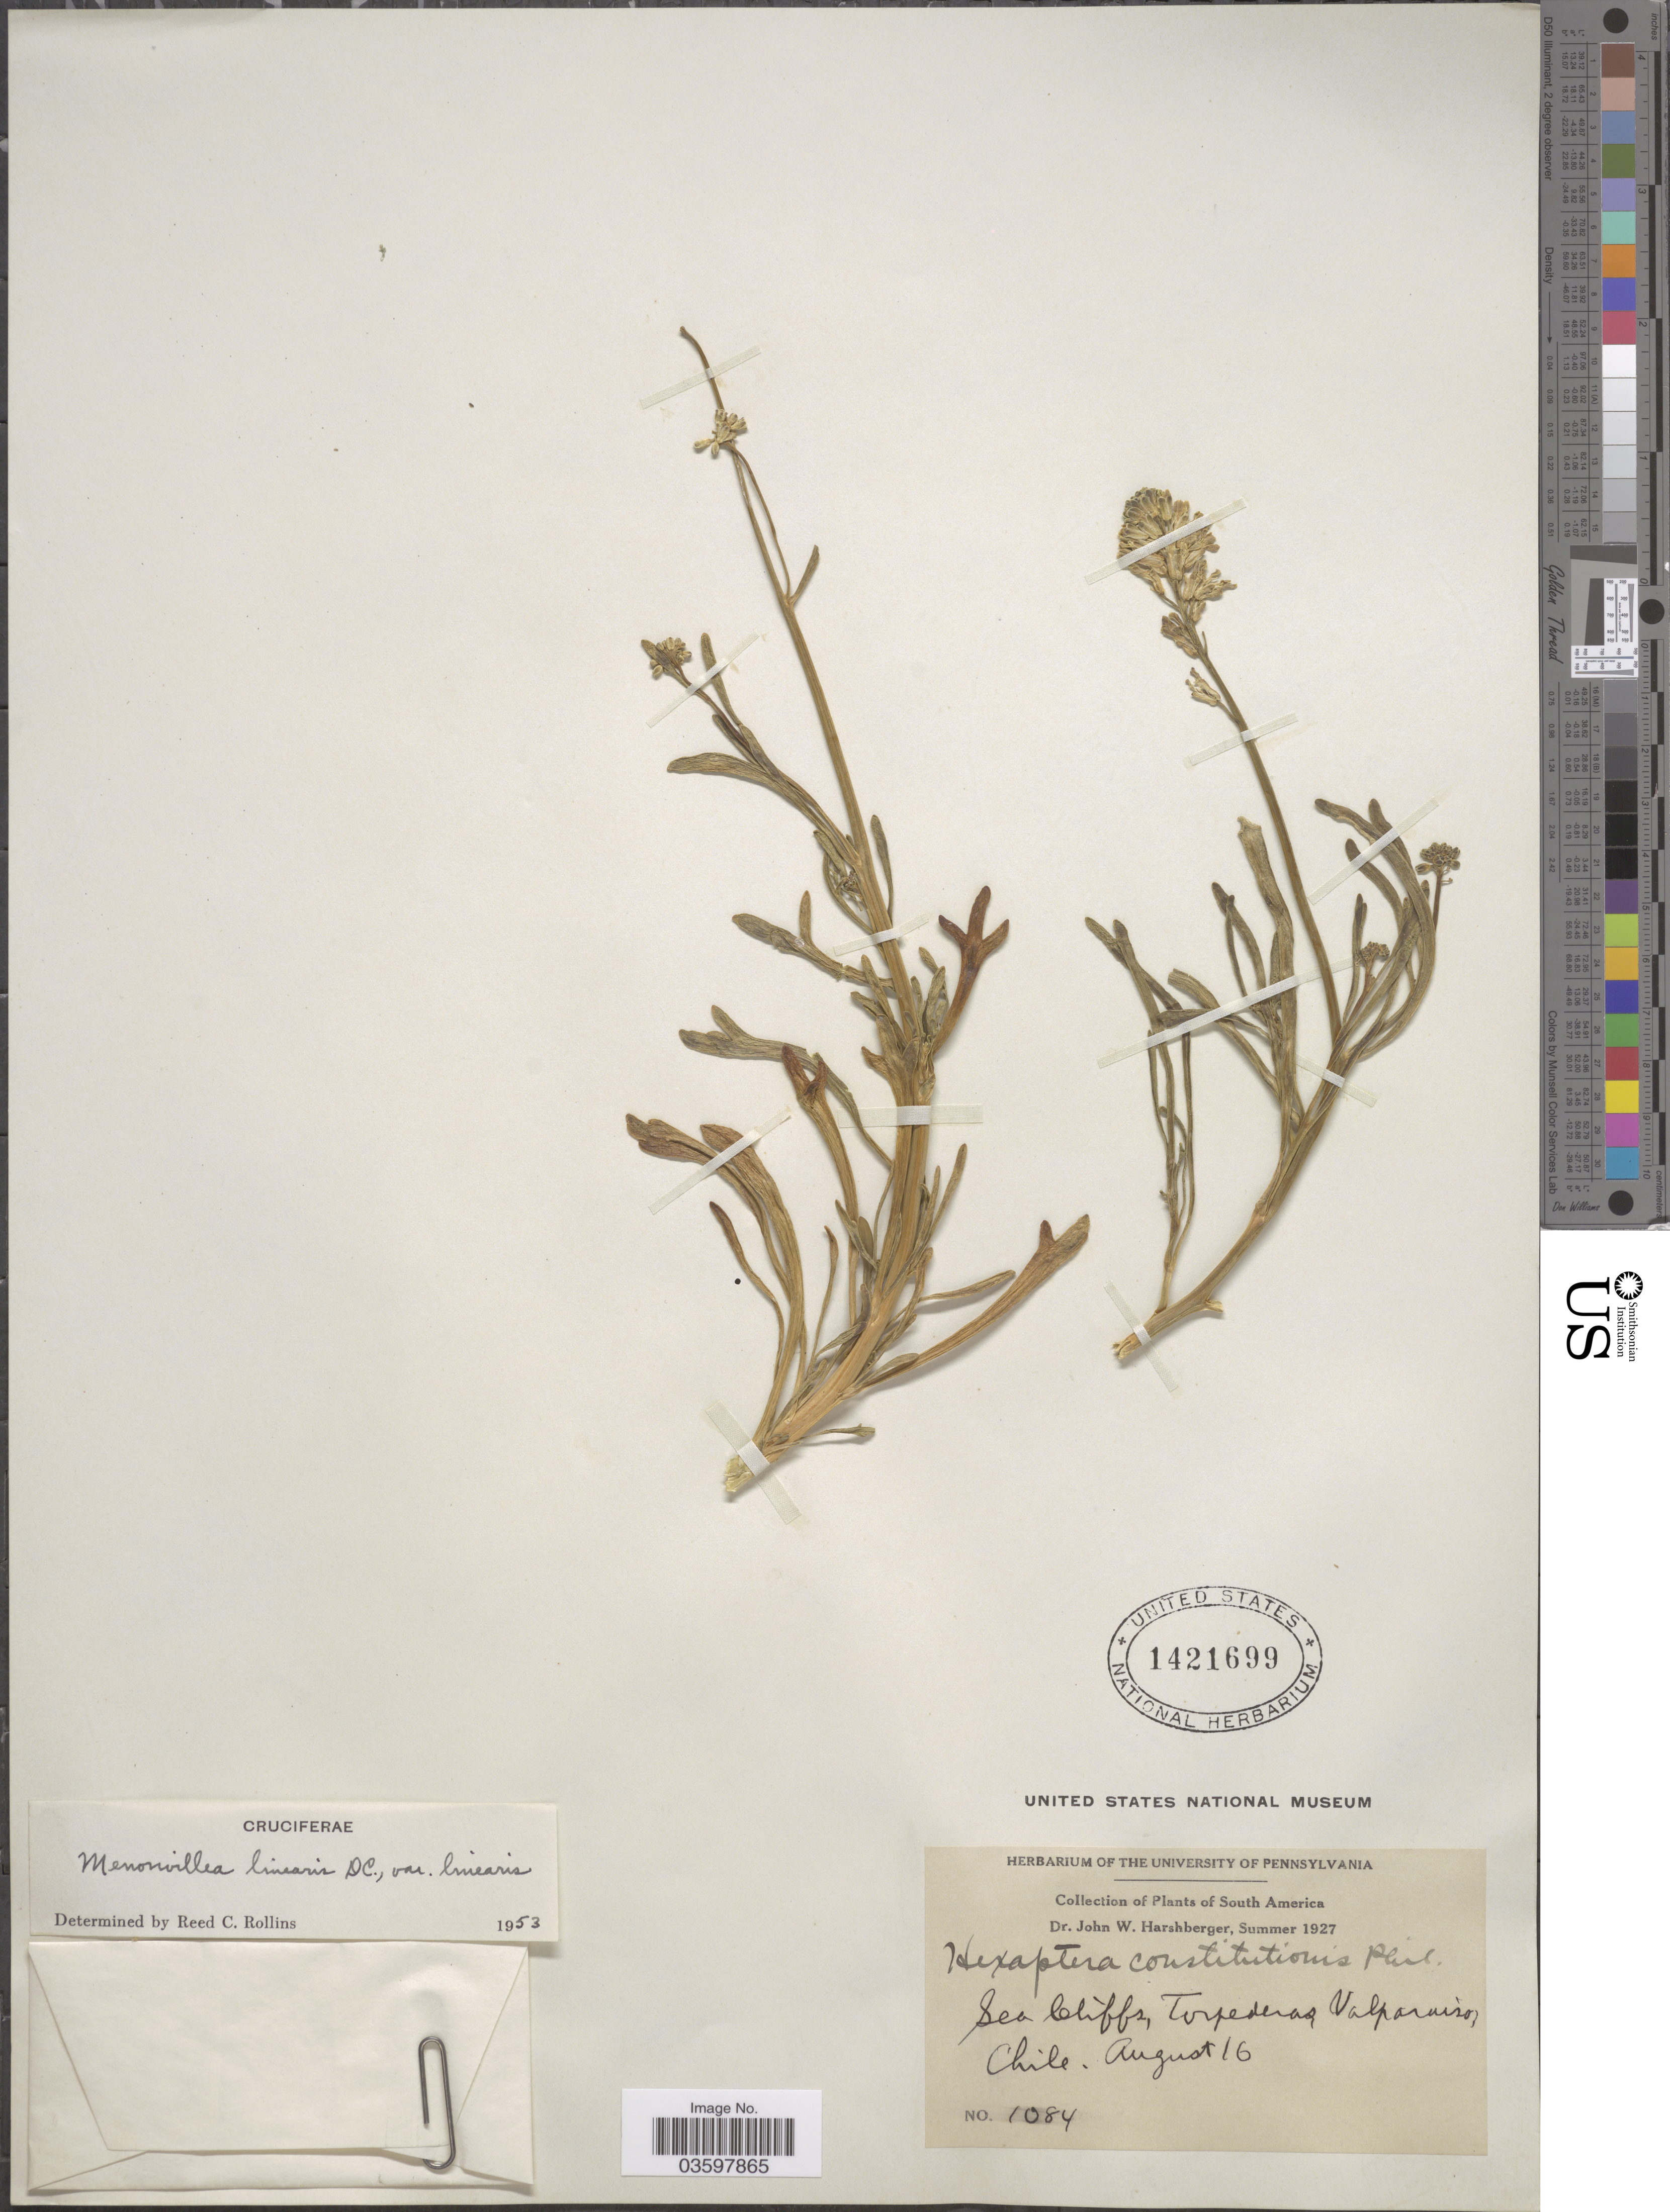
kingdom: Plantae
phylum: Tracheophyta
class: Magnoliopsida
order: Brassicales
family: Brassicaceae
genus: Menonvillea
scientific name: Menonvillea linearis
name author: DC.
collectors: J. W. Harshberger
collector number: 1084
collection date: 1927-08-16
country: Chile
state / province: Valparaíso (V)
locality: Sea Cliffs, Torpederas.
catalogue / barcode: US 1421699